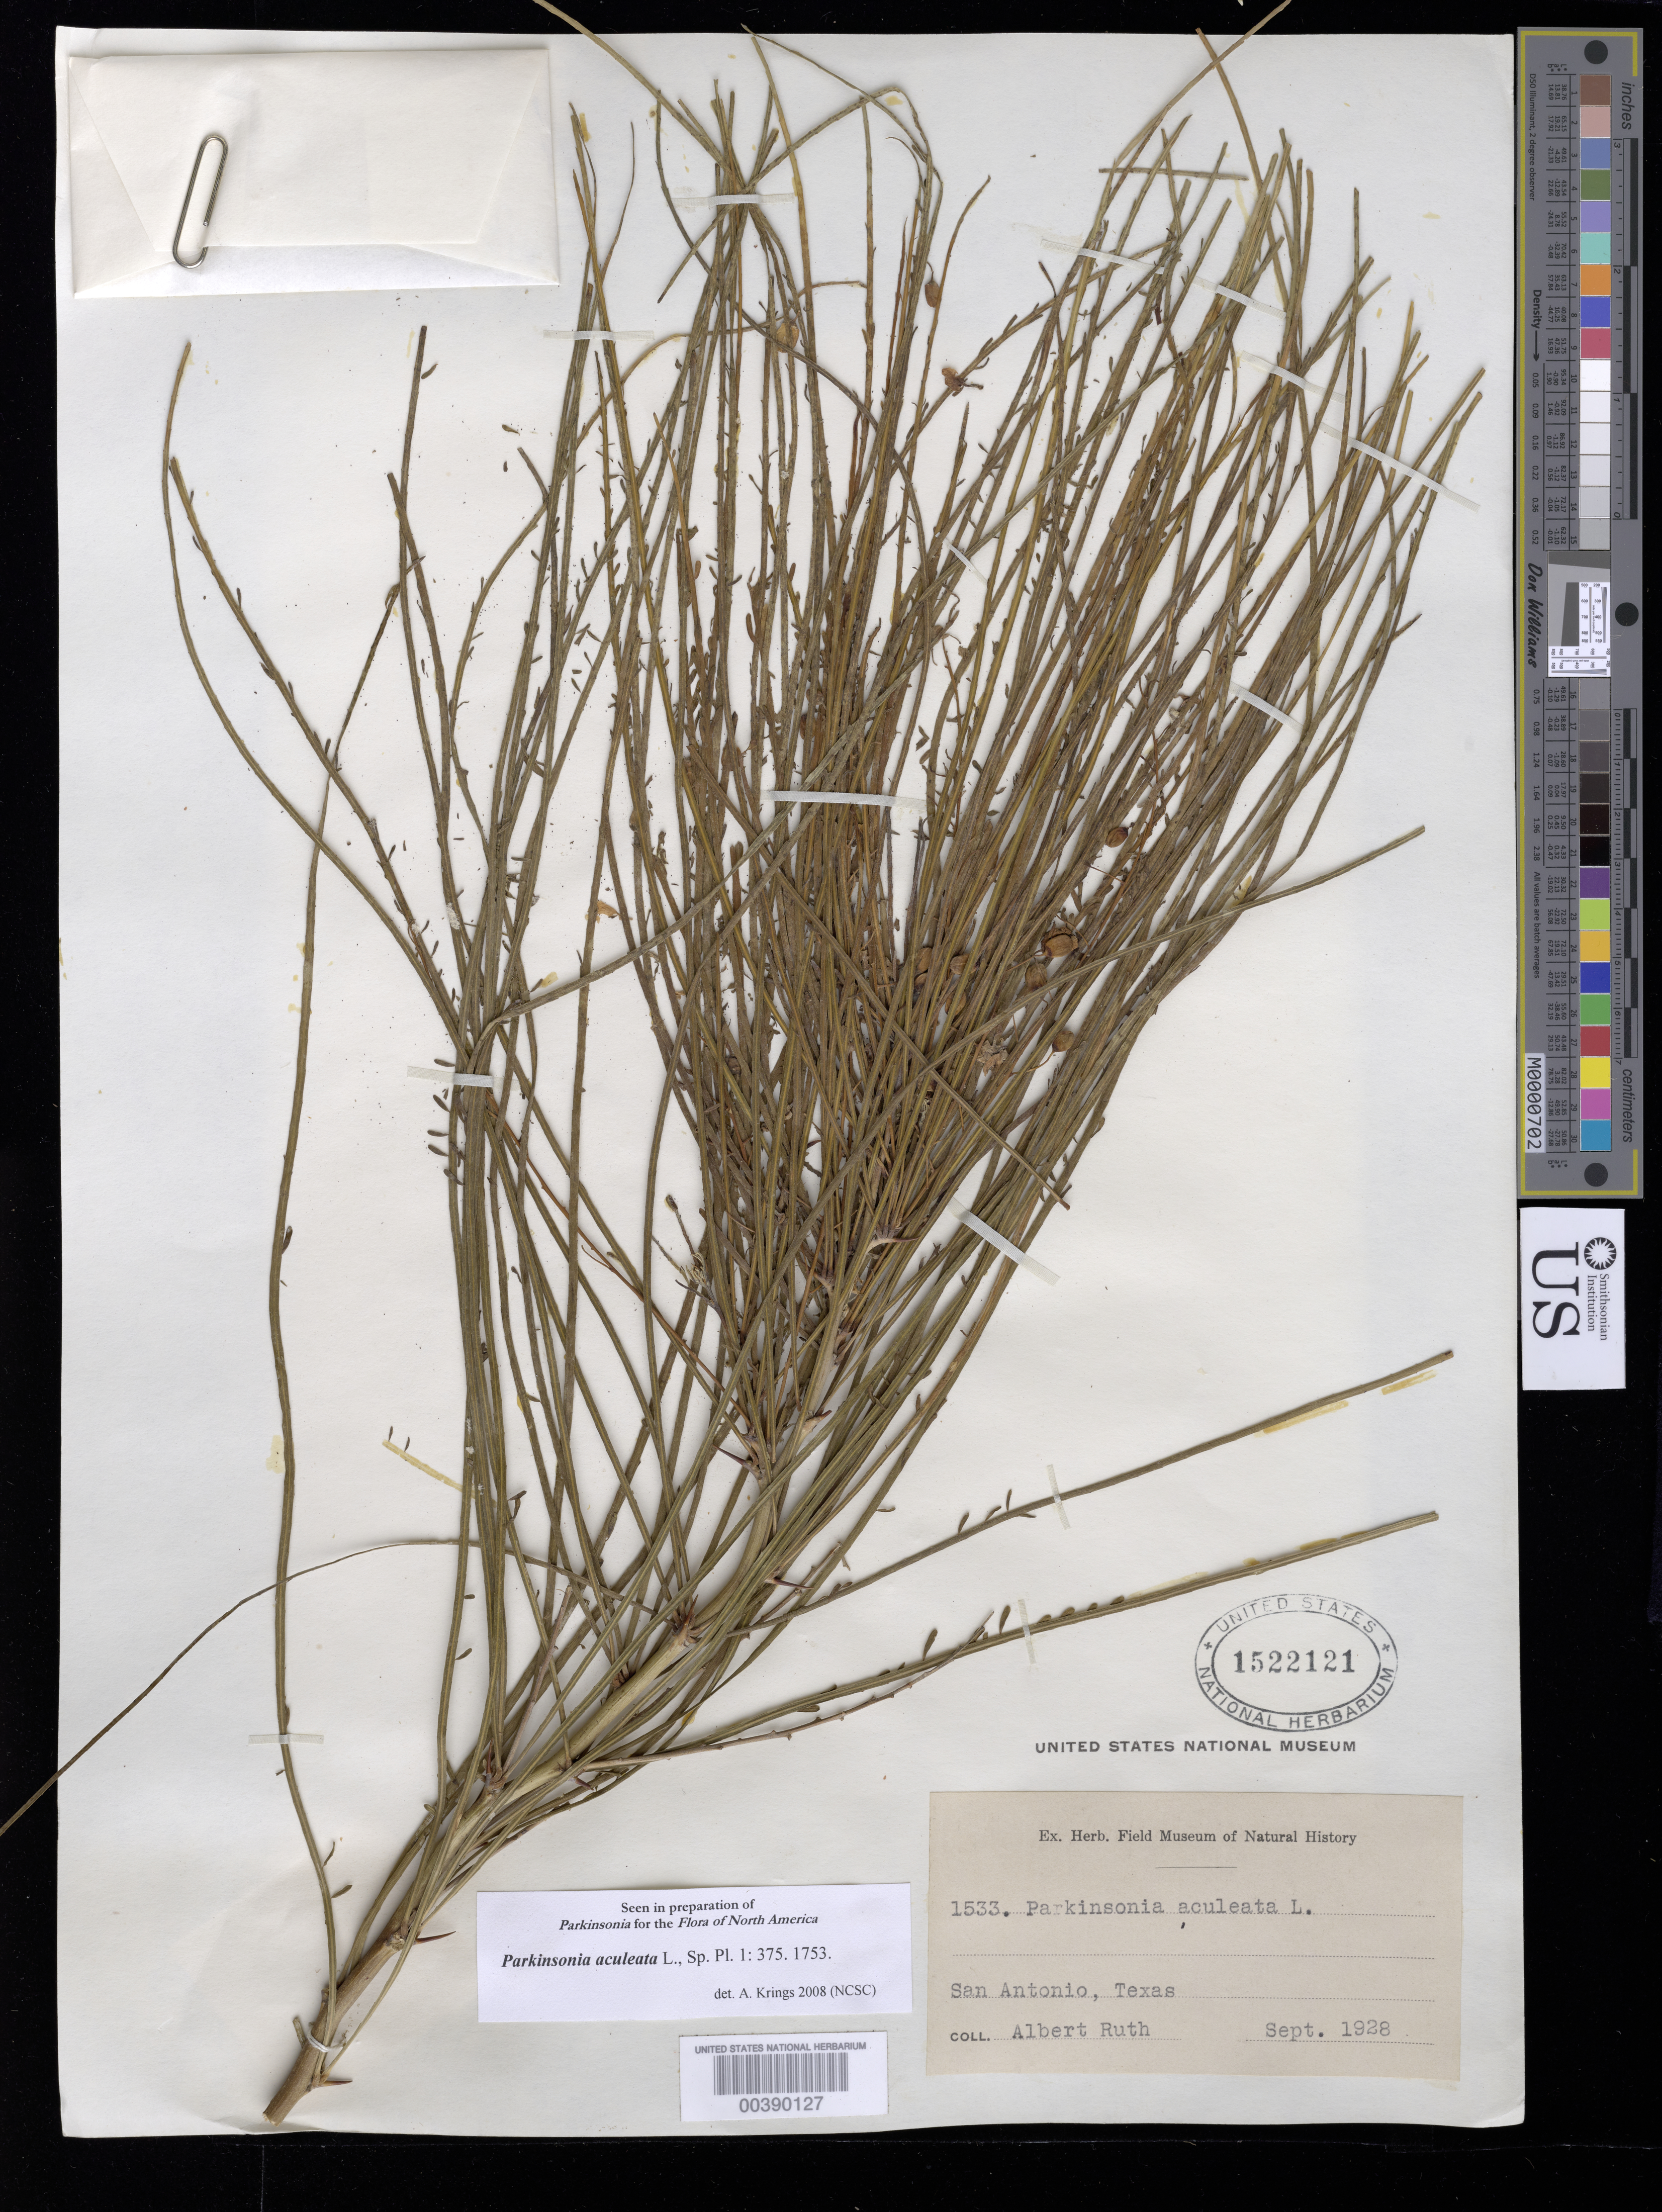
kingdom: Plantae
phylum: Tracheophyta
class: Magnoliopsida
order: Fabales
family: Fabaceae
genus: Parkinsonia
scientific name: Parkinsonia aculeata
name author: L.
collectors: A. Ruth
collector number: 1533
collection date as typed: Sep 1928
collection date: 1928-09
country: United States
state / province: Texas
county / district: Bexar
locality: San antonio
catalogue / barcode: US 1522121